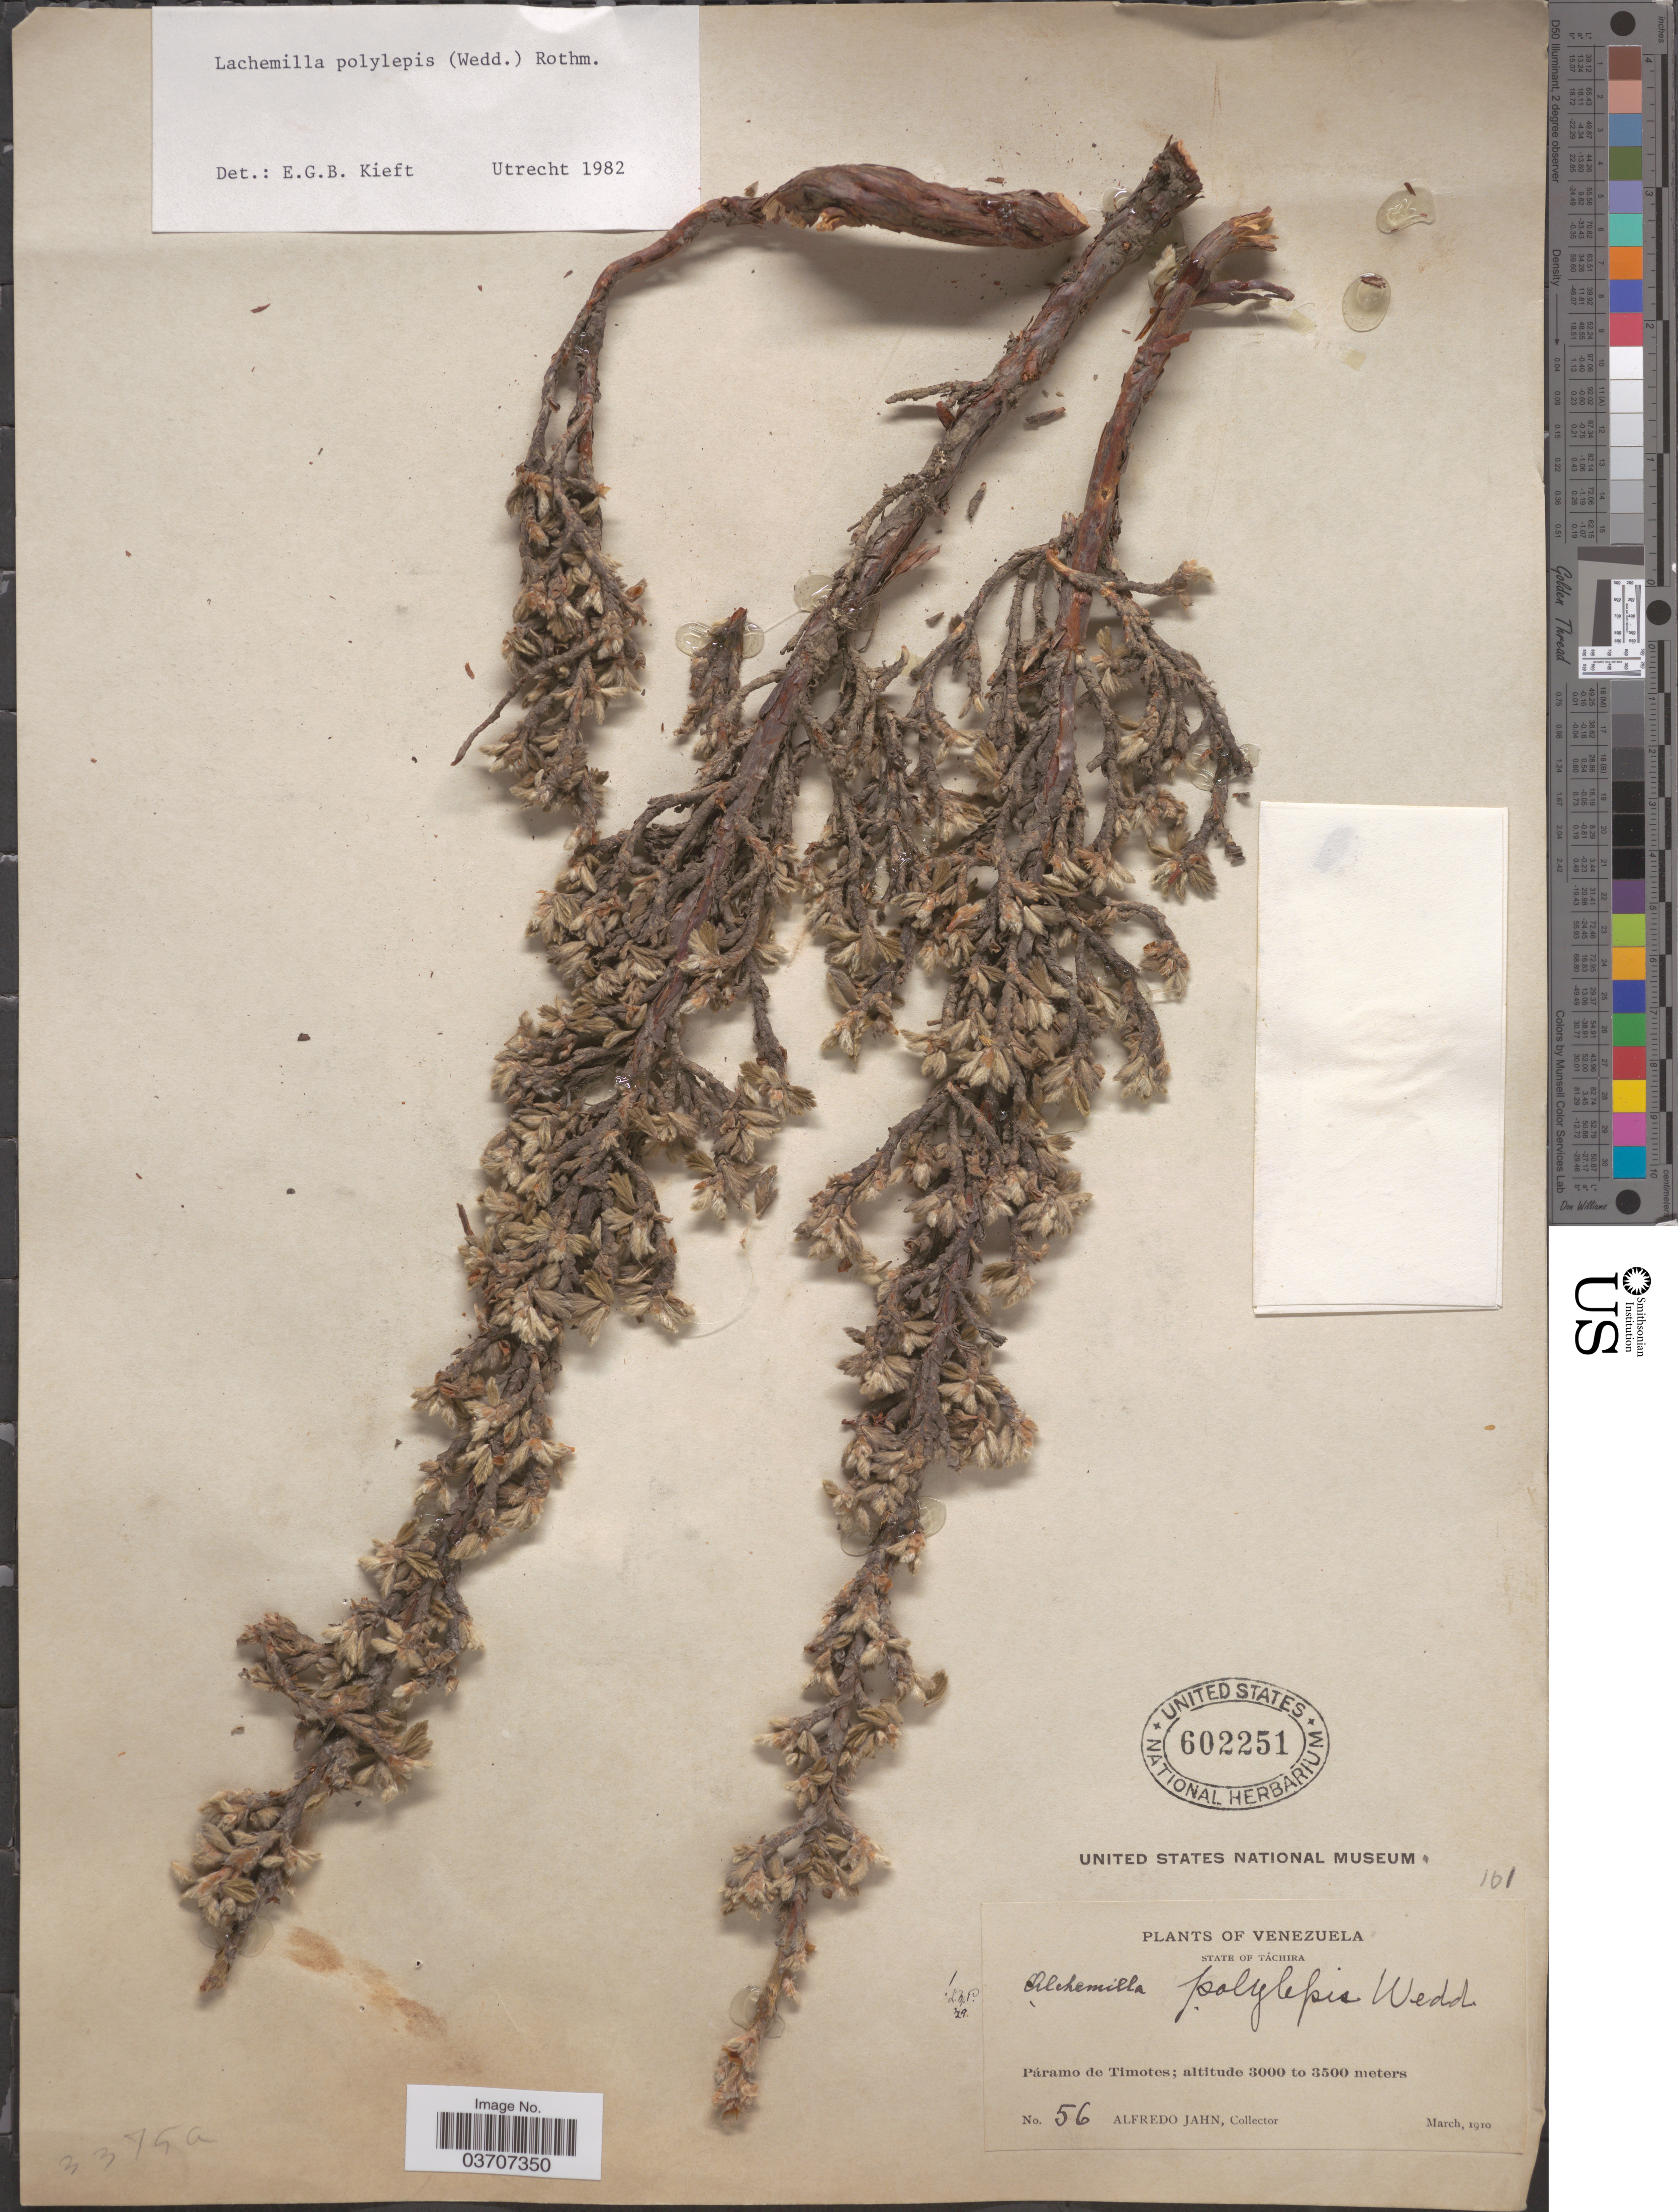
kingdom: Plantae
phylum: Tracheophyta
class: Magnoliopsida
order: Rosales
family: Rosaceae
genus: Alchemilla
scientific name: Alchemilla polylepis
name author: Wedd.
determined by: Dorr, L. J., (BOT), Smithsonian Institution - National Museum of Natural History (UNITED STATES)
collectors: A. Jahn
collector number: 56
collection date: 1910-03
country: Venezuela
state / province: Tachira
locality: Páramo de Timotes.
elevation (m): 3000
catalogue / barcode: US 602251